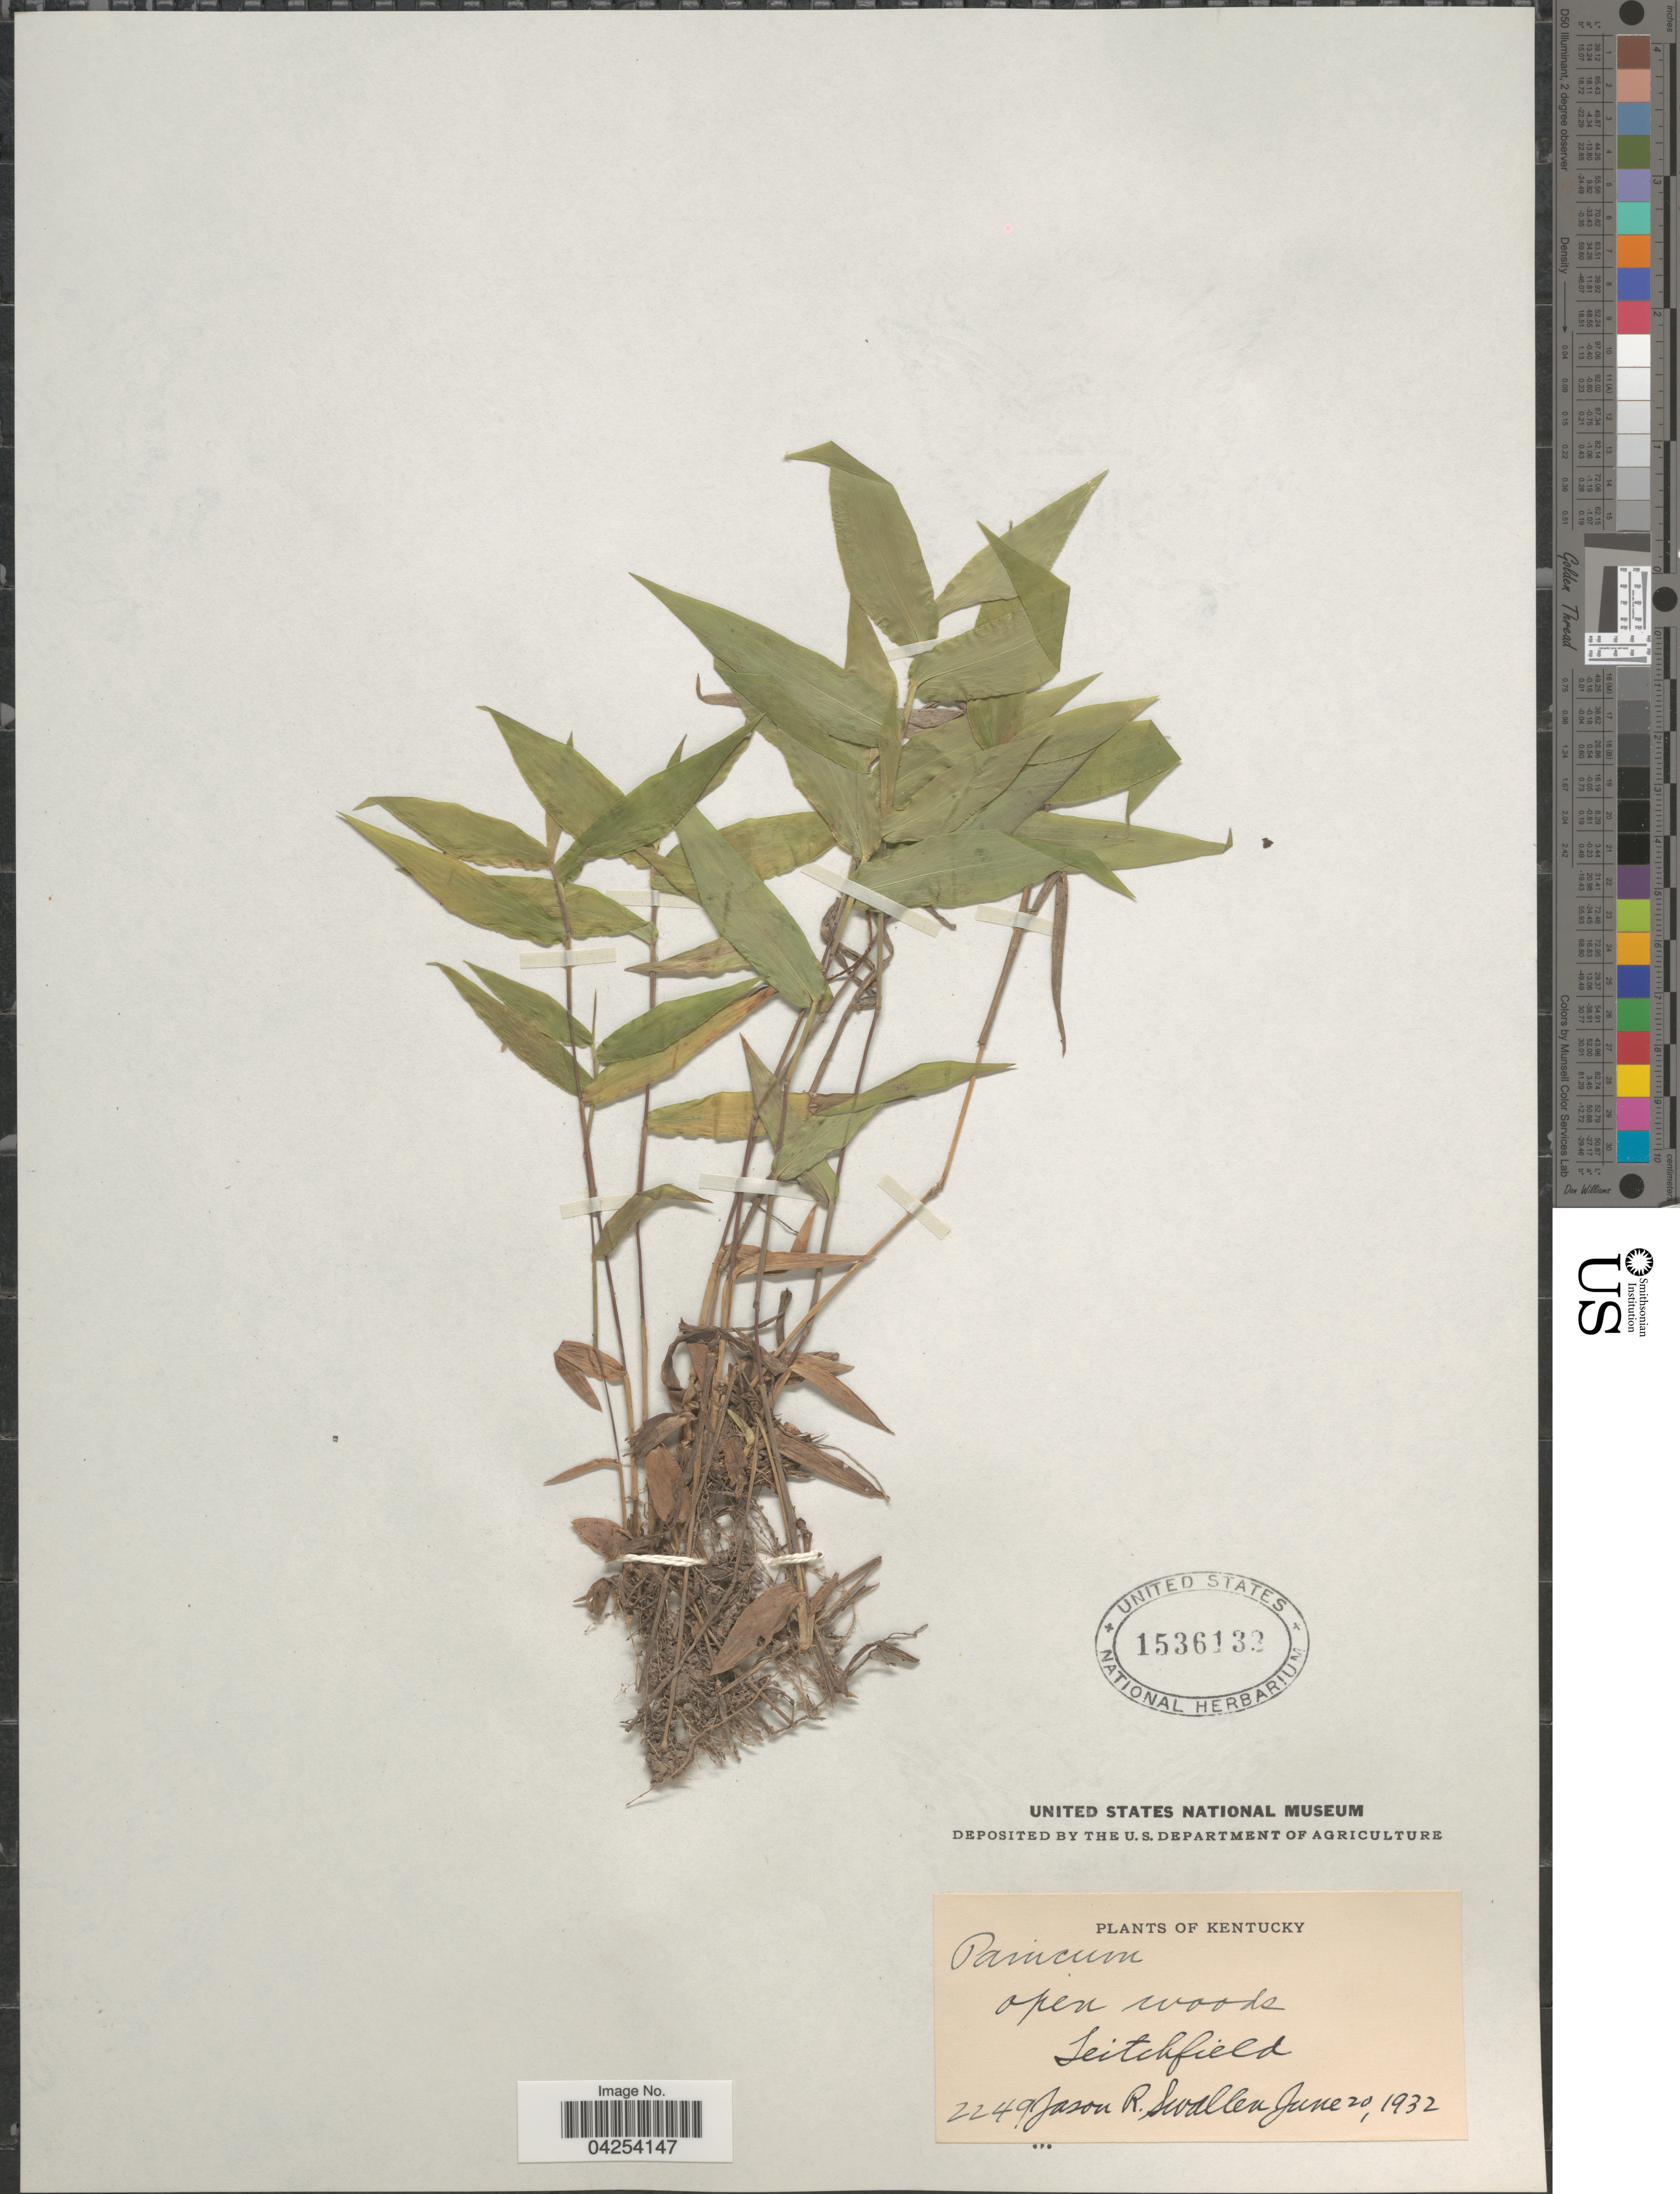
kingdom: Plantae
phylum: Tracheophyta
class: Liliopsida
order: Poales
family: Poaceae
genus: Dichanthelium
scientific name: Dichanthelium commutatum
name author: (Schult.) Gould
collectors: J. R. Swallen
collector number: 2249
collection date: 1932-06-20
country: United States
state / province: Kentucky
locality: Open woods Leitchfield.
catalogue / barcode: US 1536132